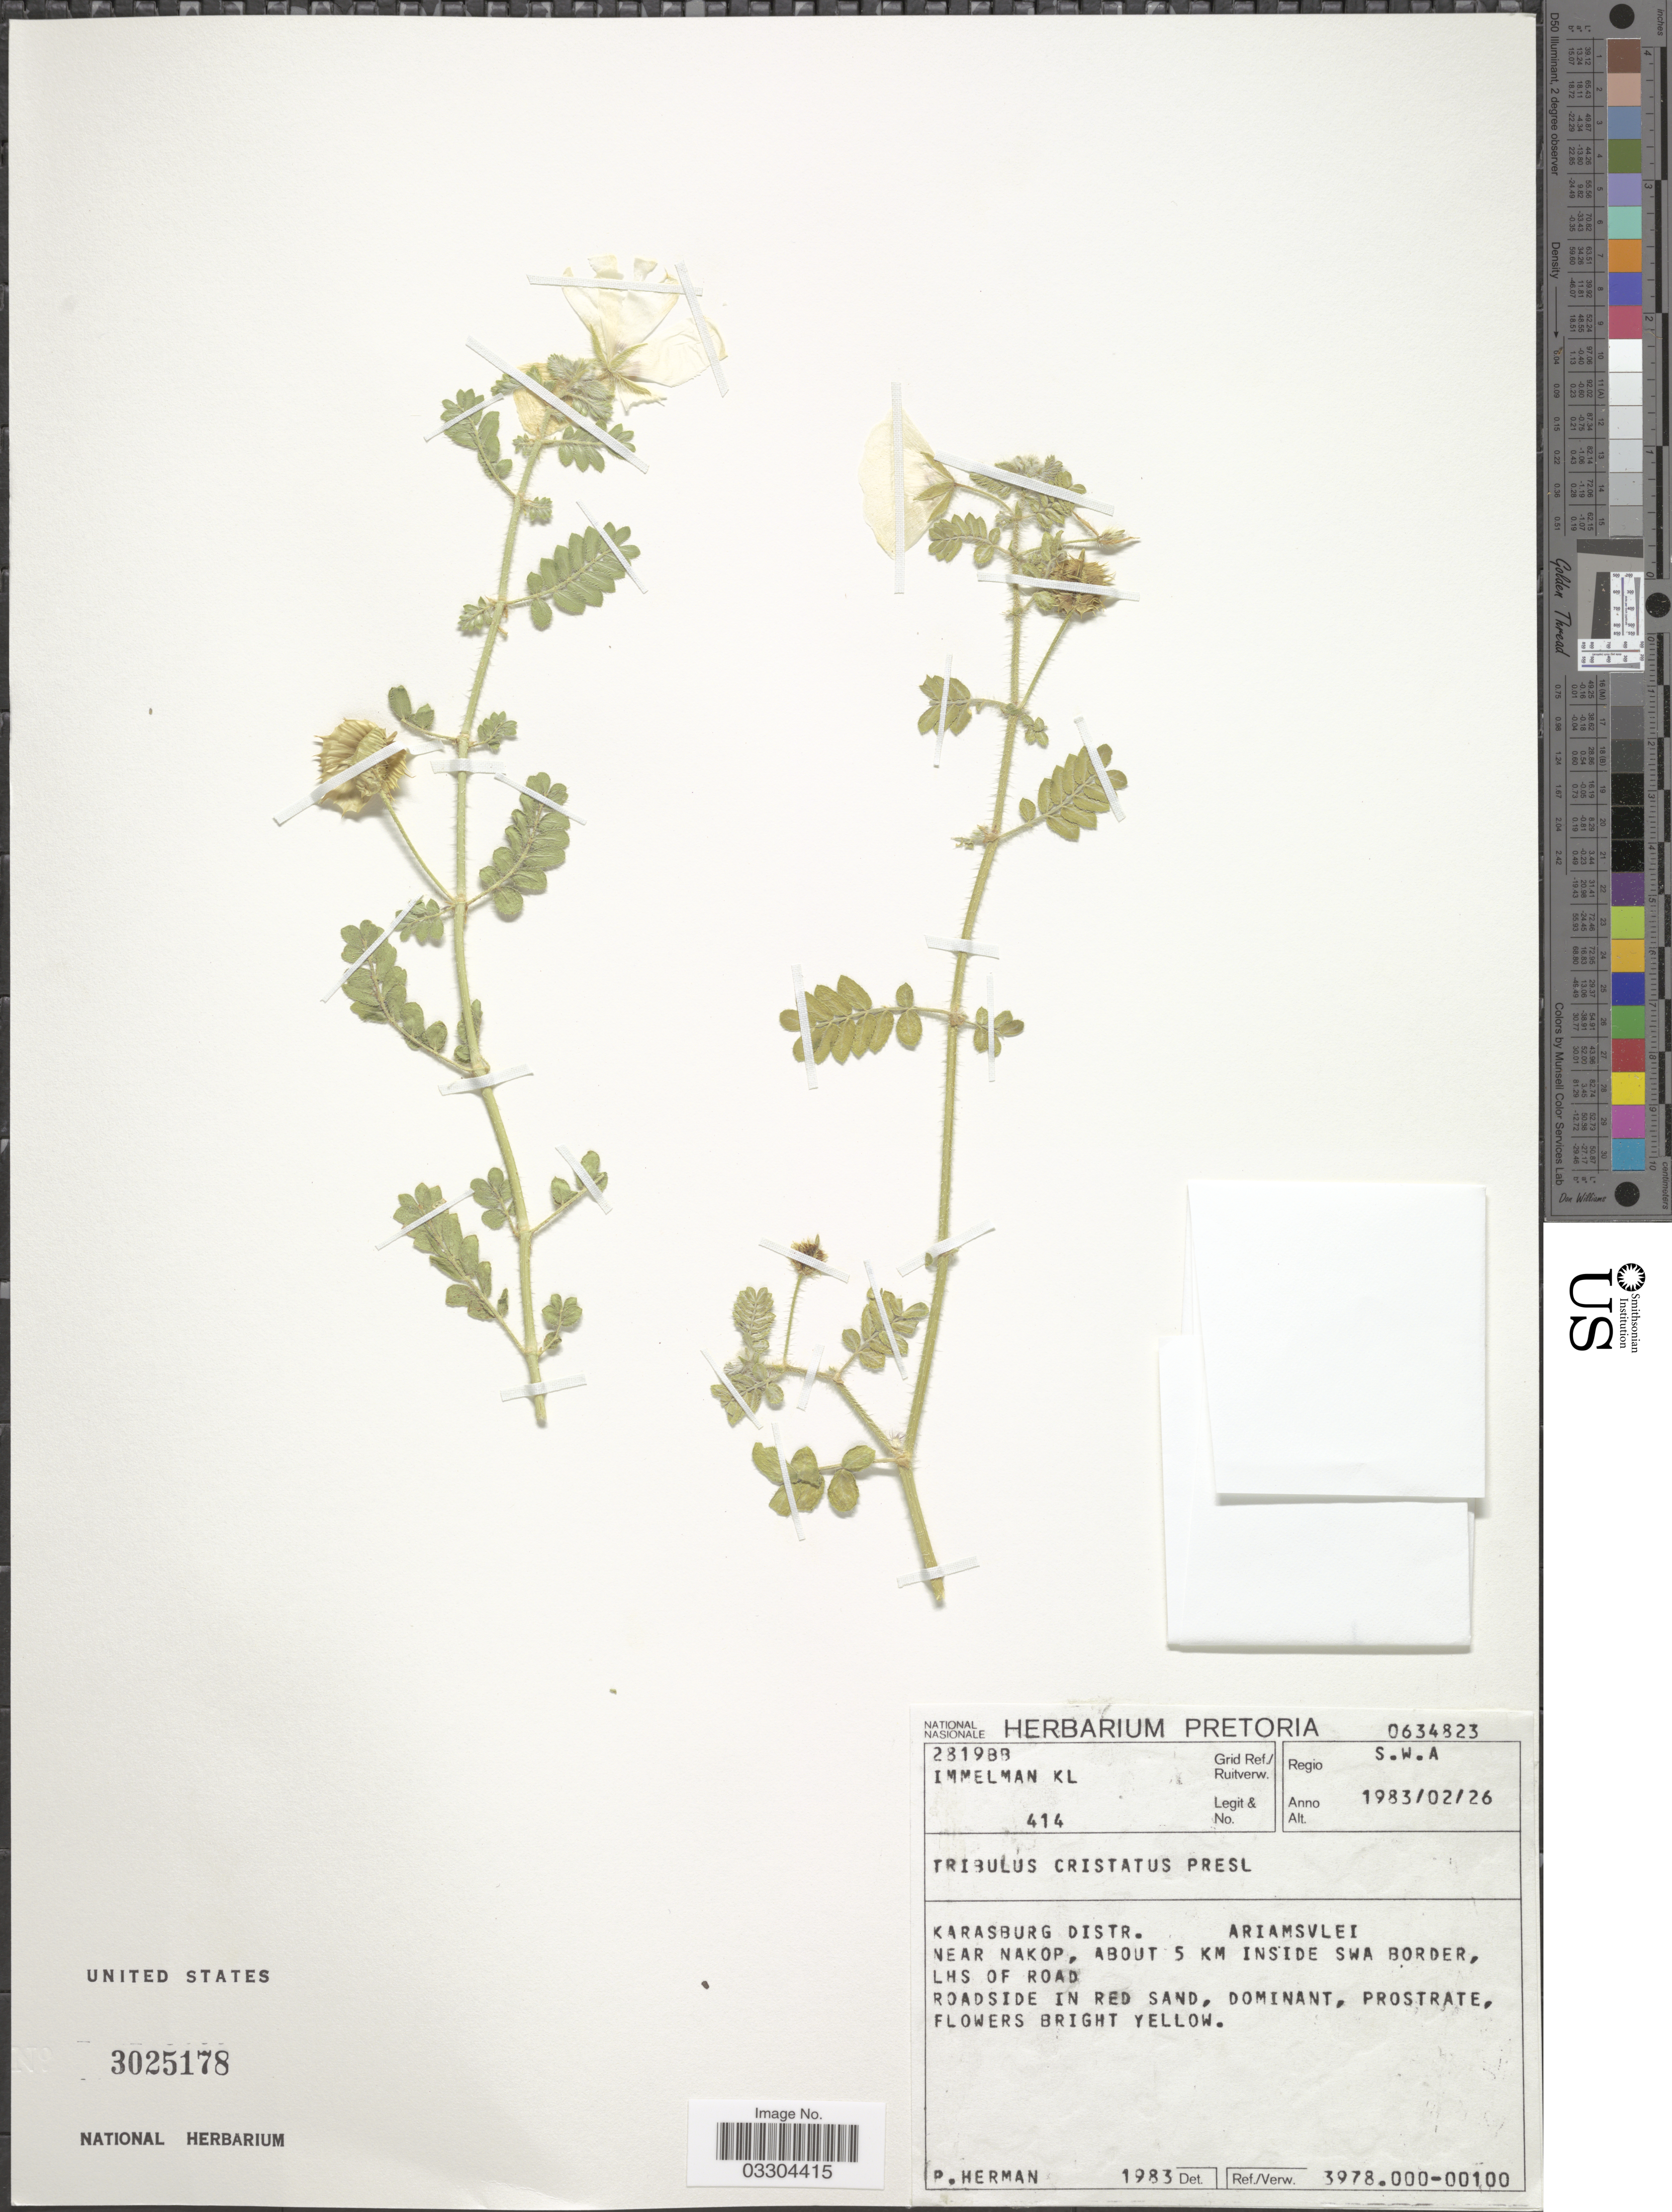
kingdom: Plantae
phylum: Tracheophyta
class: Magnoliopsida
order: Zygophyllales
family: Zygophyllaceae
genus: Tribulus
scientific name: Tribulus cristatus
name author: C. Presl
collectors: K. L. Immelman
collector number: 414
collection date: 1983-02-26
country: Namibia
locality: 2819 BB Grid Ref./ Ruitverw. Regio S. W. A. Karasburg Distr. Ariamsvlei. Near Nakop, about 5 km inside Swa border, LHS of road.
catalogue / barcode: US 3025178